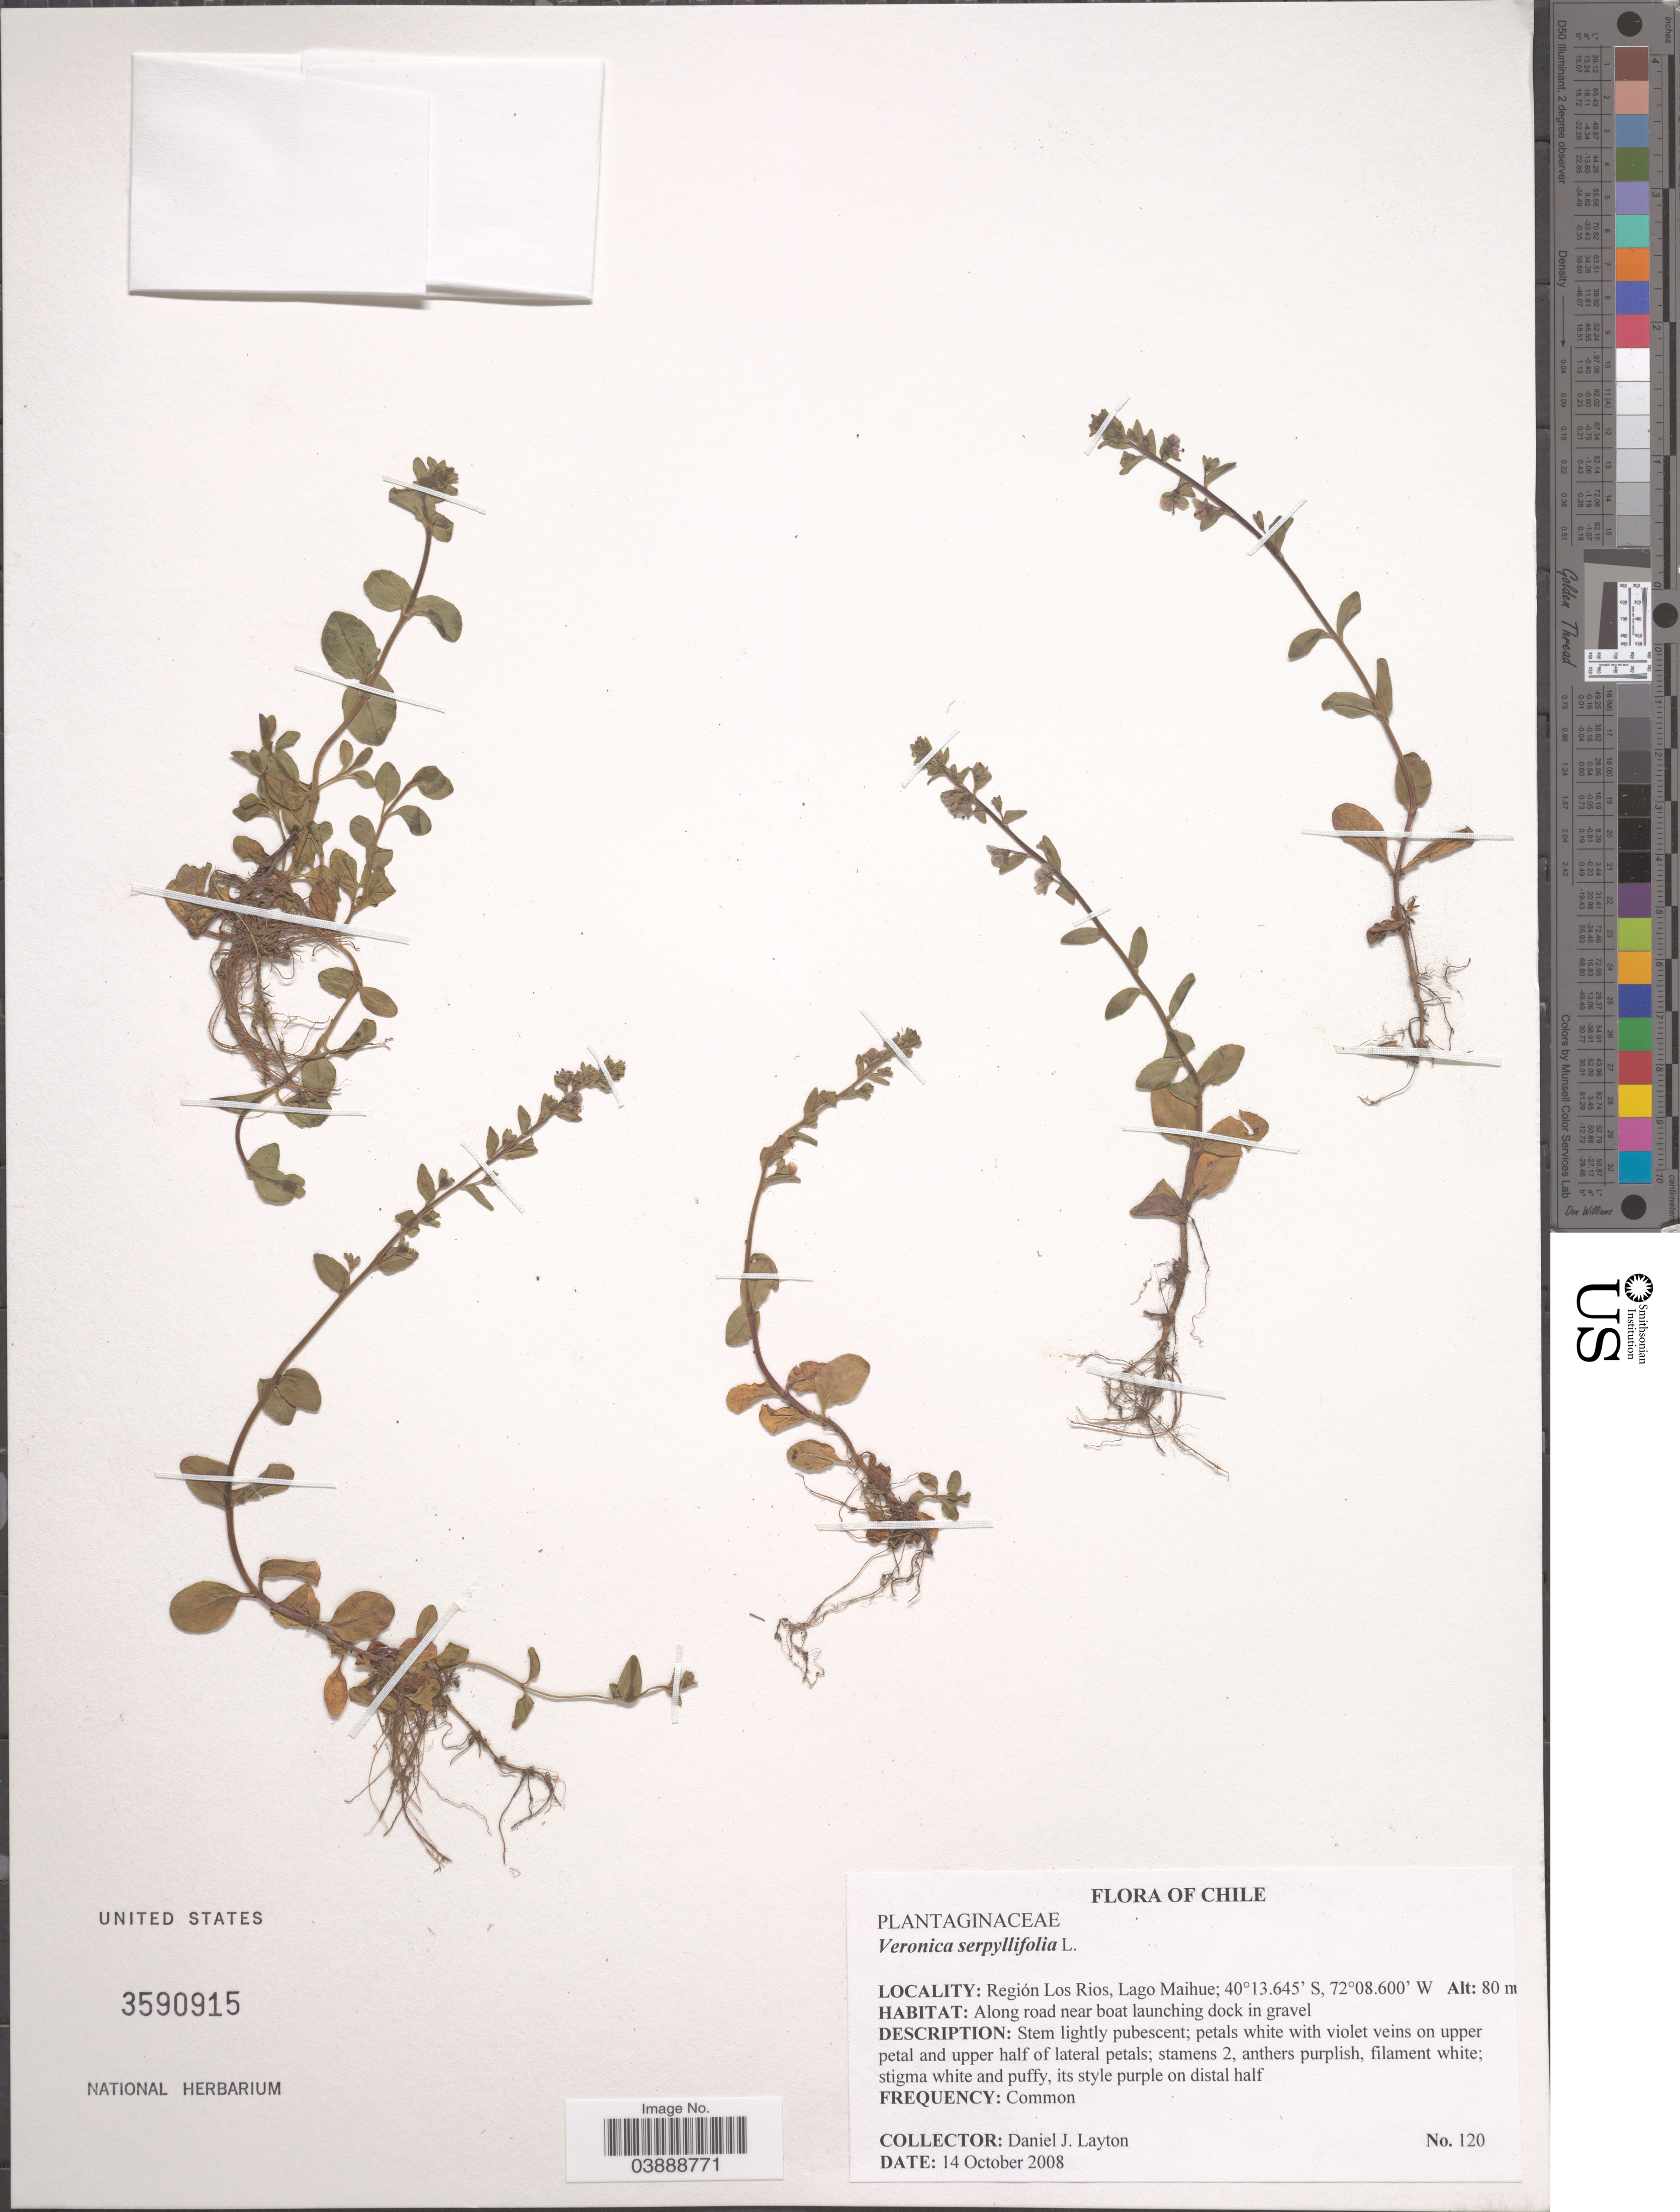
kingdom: Plantae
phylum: Tracheophyta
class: Magnoliopsida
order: Lamiales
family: Plantaginaceae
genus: Veronica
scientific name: Veronica serpyllifolia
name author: L.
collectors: D. J. Layton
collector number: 120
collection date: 2008-10-14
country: Chile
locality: Región Los Rios, Lago Maihue. Along road near boat launchin dock in gravel.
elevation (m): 80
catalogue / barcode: US 3590915